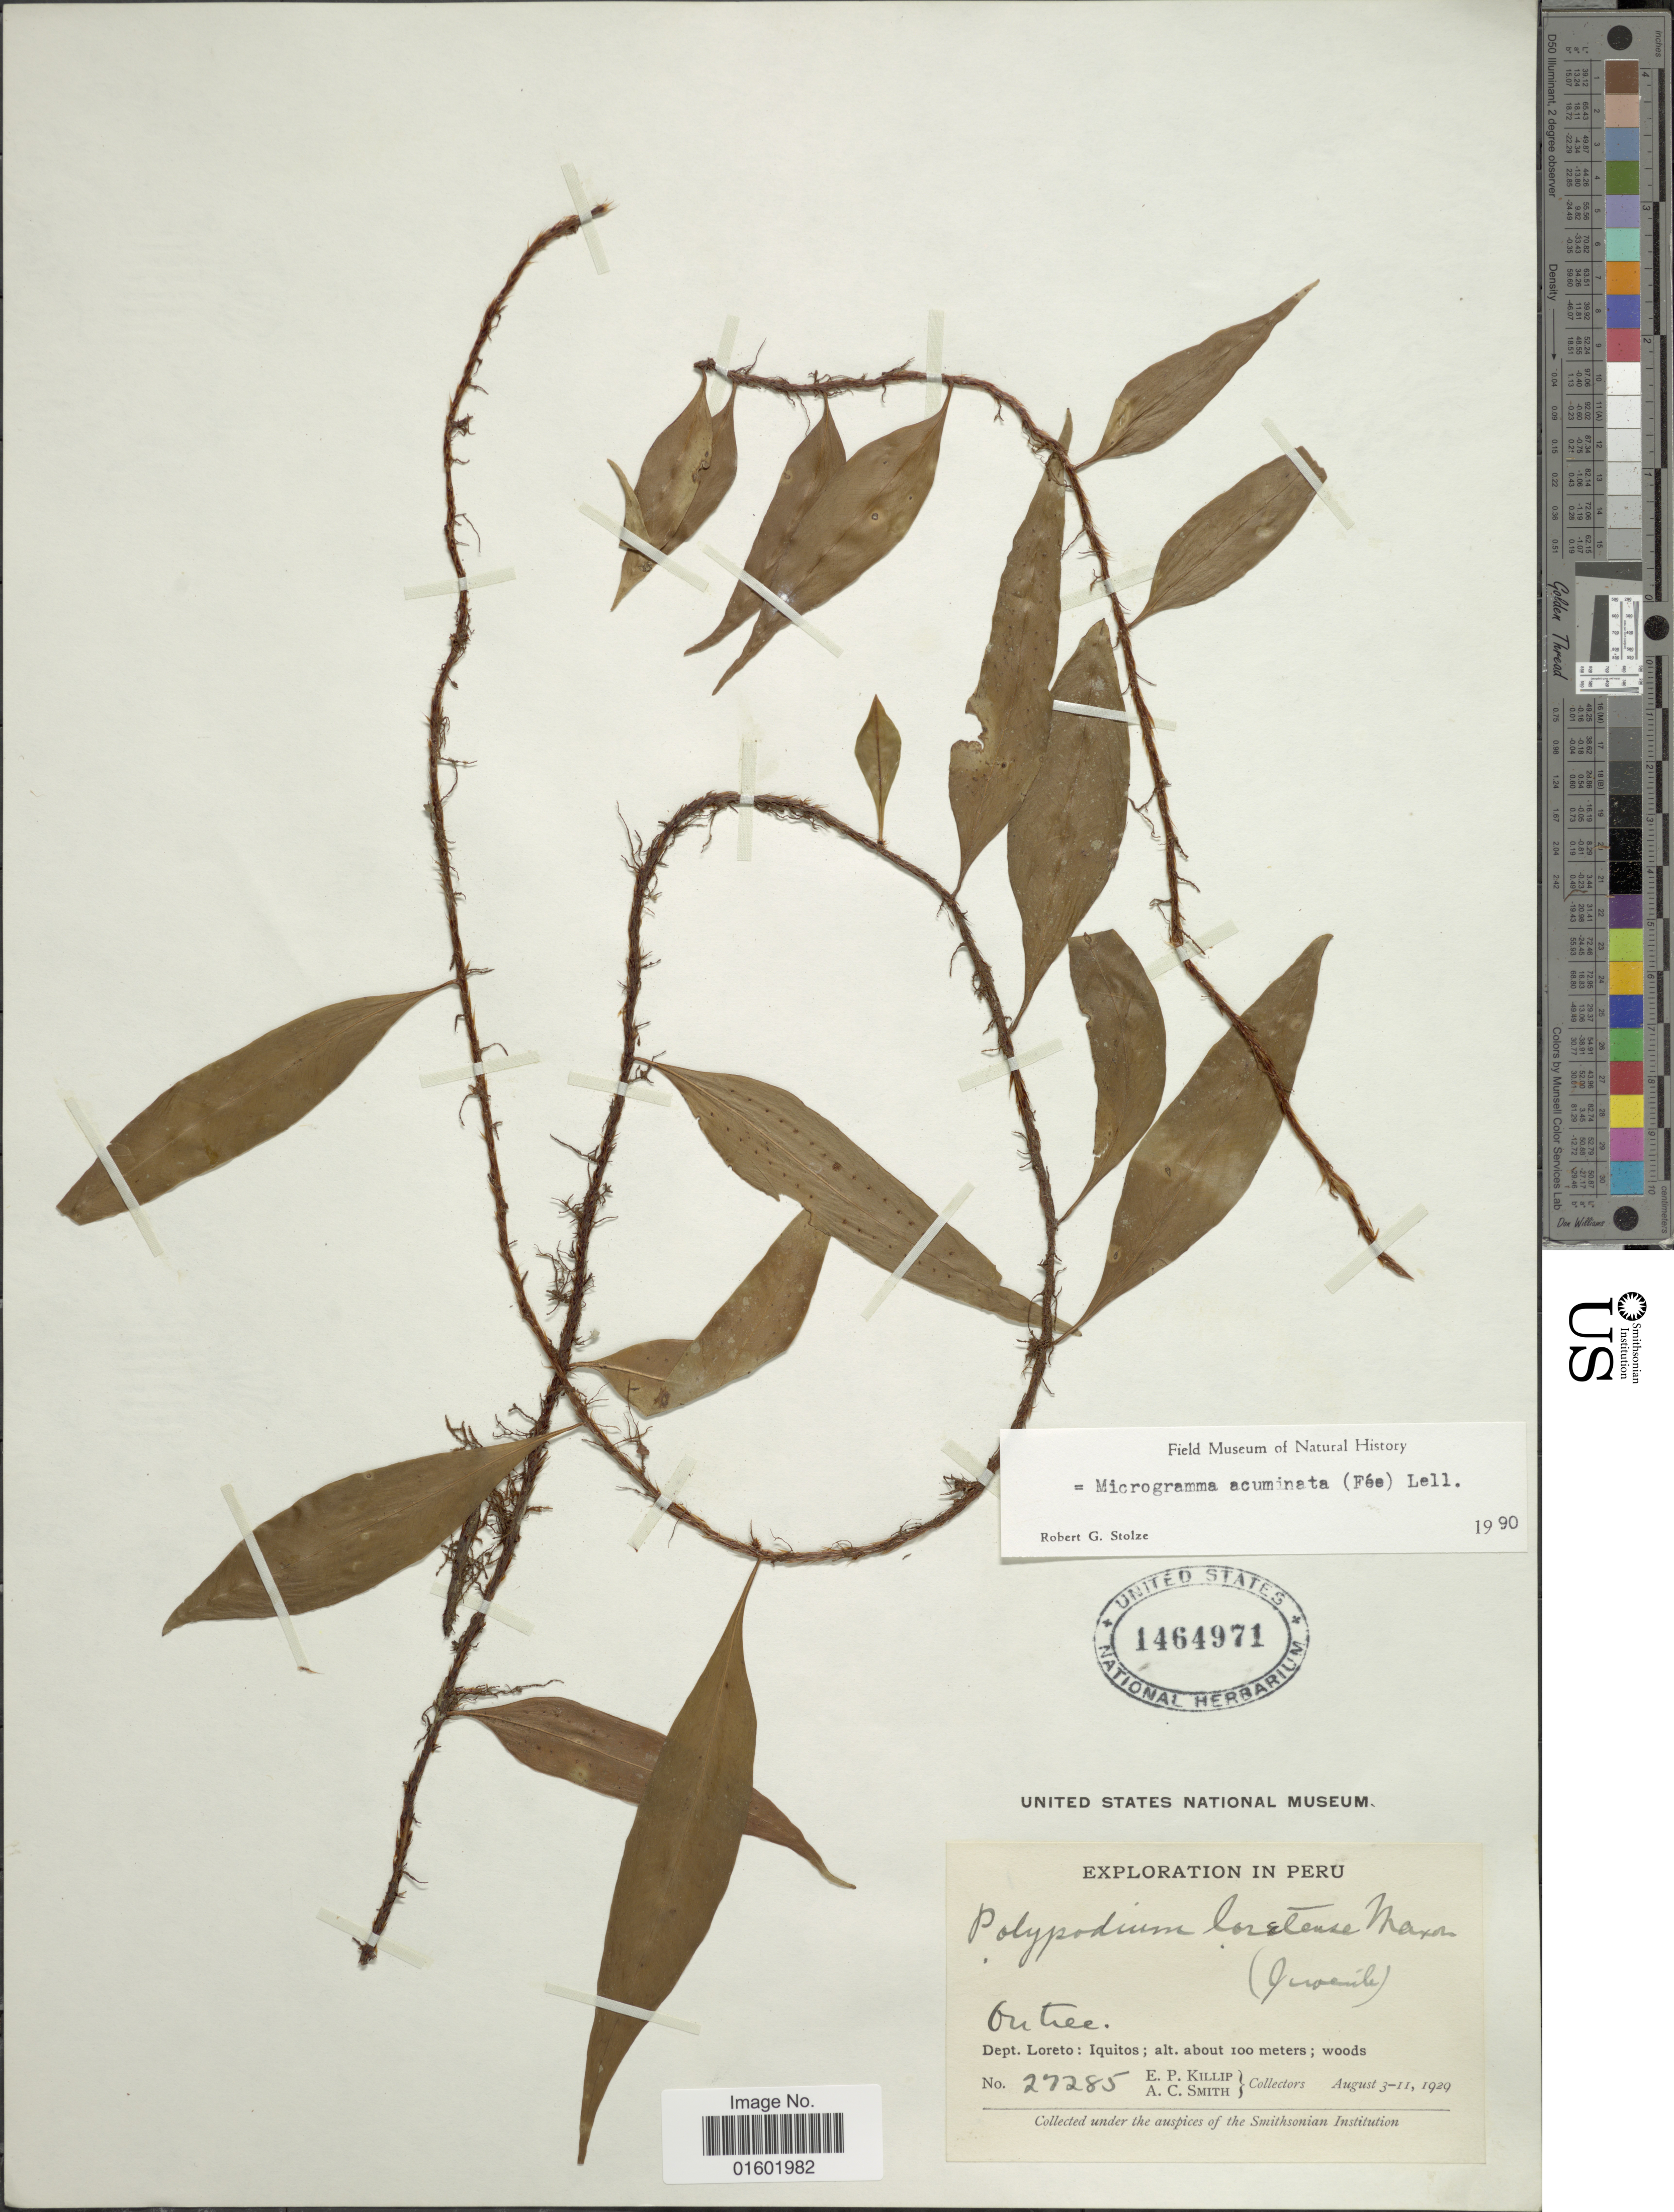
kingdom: Plantae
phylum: Tracheophyta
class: Polypodiopsida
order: Polypodiales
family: Polypodiaceae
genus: Microgramma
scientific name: Microgramma thurnii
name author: (Baker) R.M. Tryon & Stolze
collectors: E. P. Killip & A. C. Smith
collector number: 27285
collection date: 1929-08-03/1929-08-11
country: Peru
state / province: Loreto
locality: Iquitos, Dept. Loreto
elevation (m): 100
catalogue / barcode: US 1464971